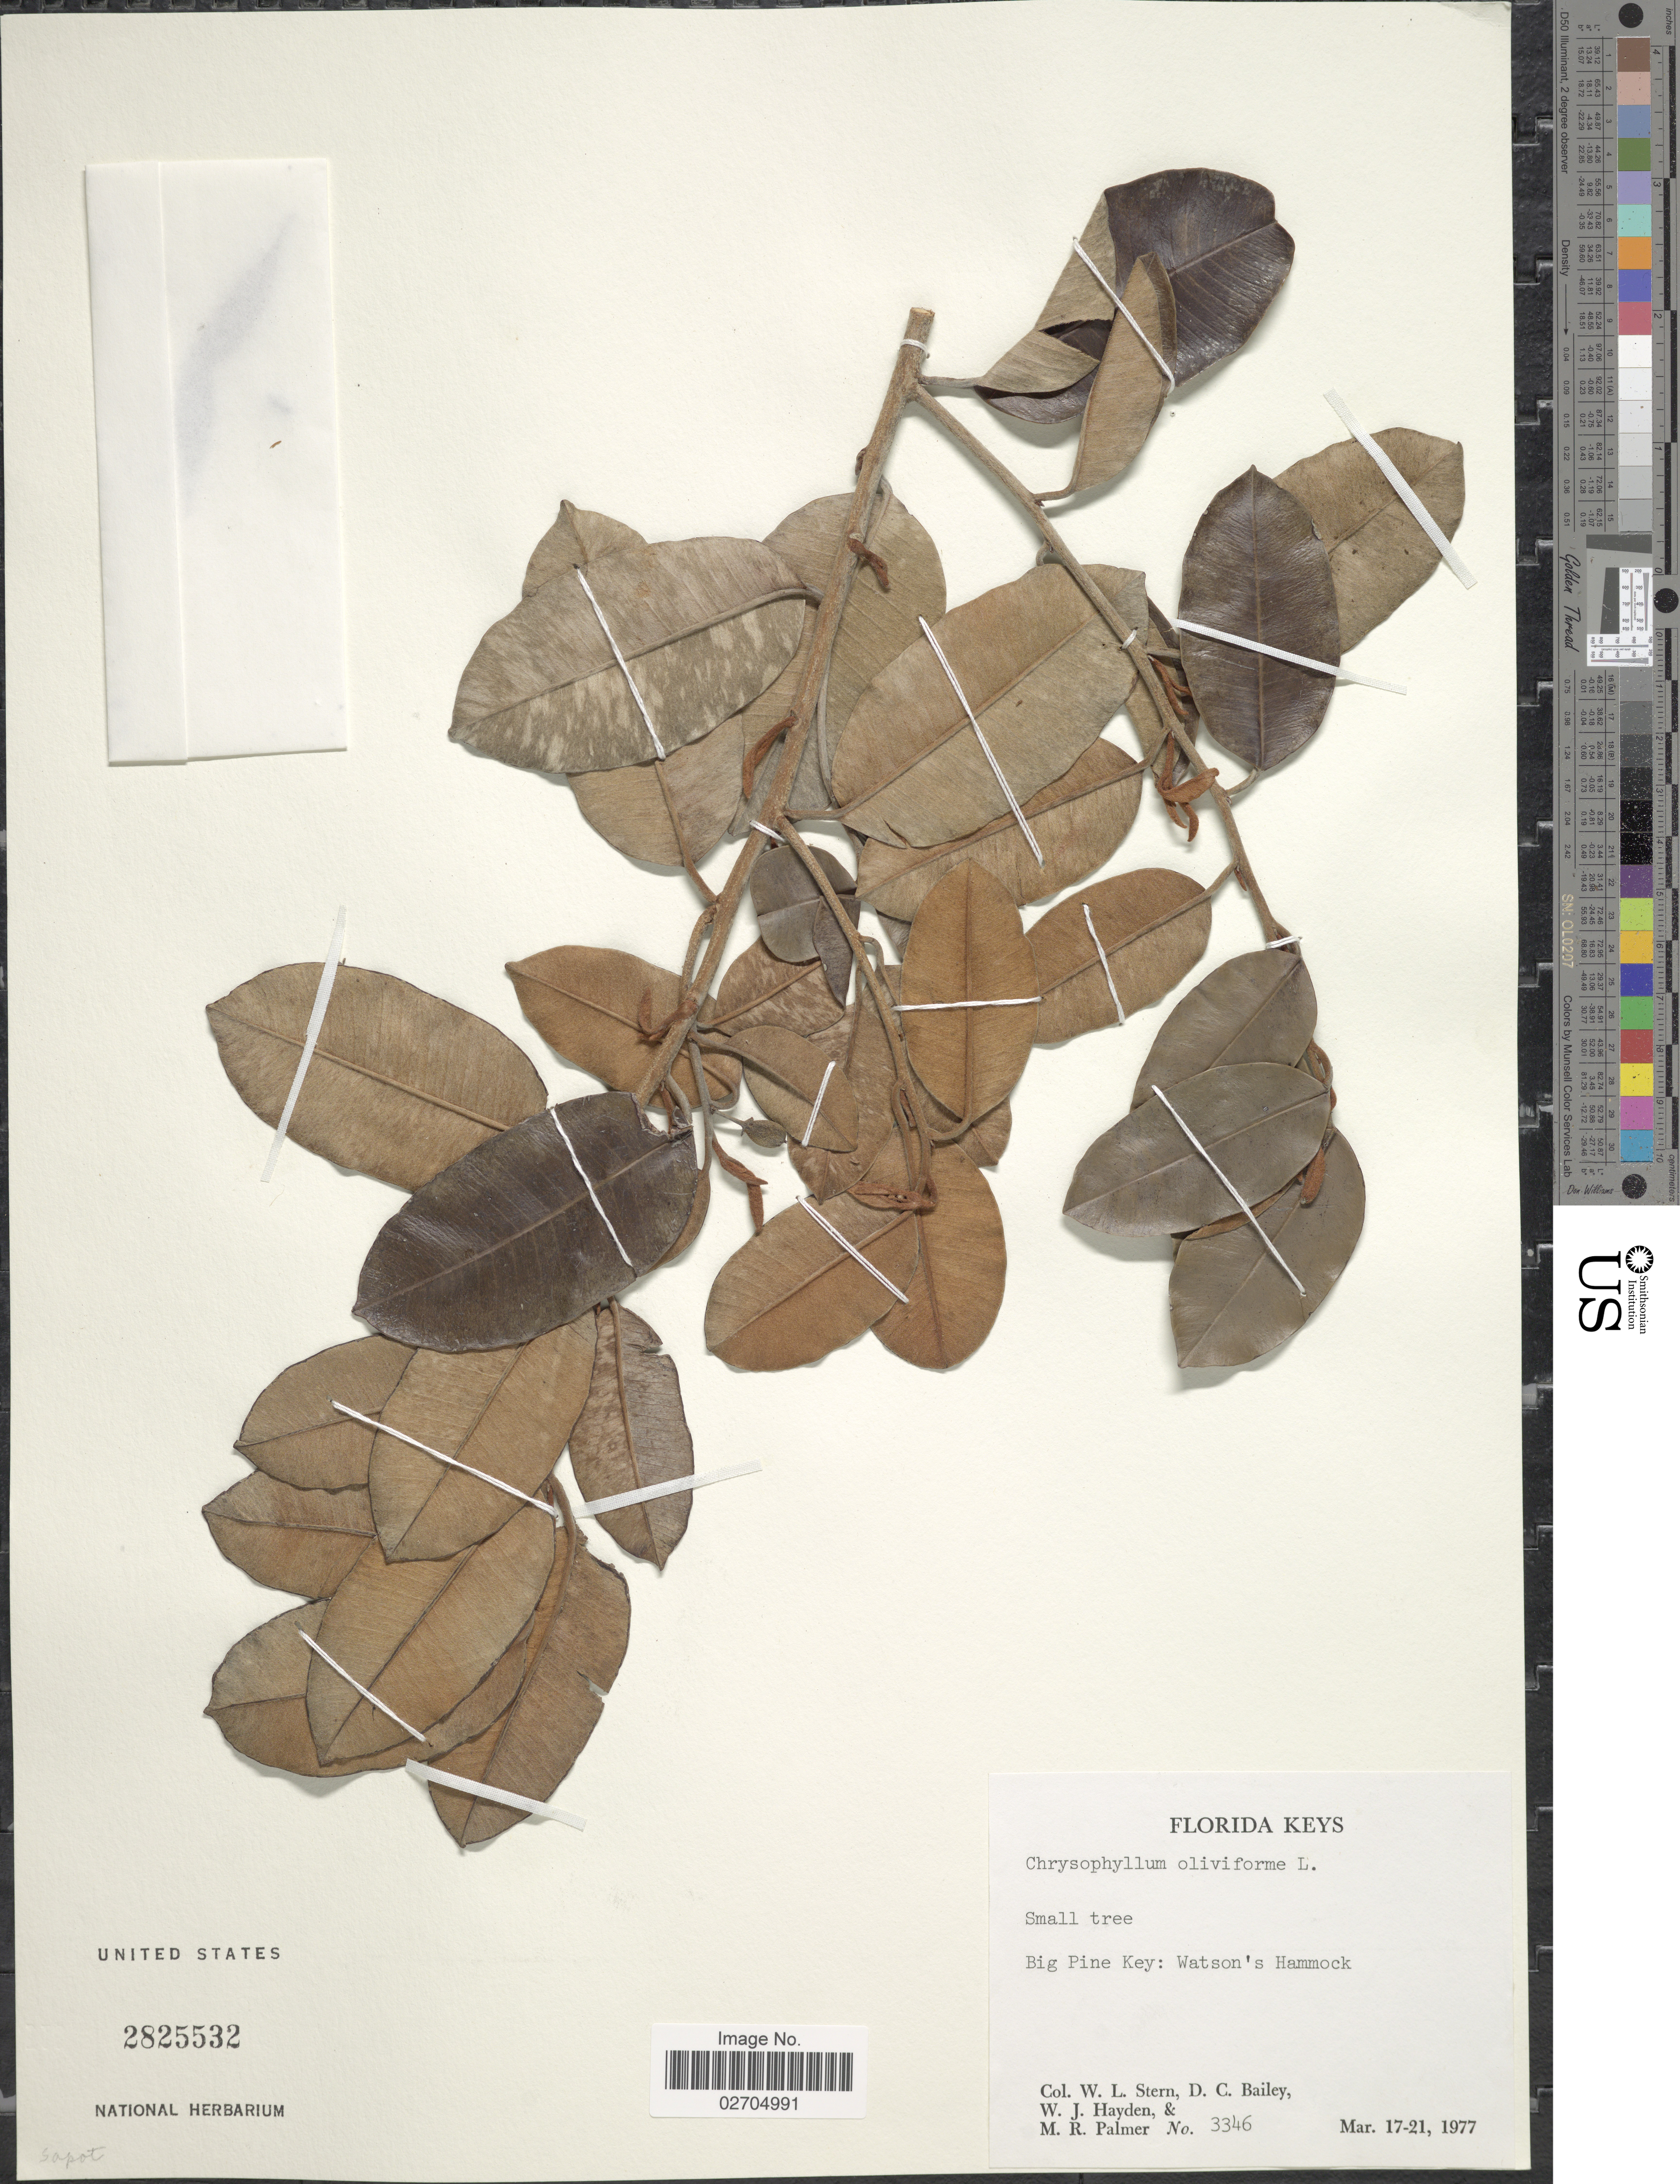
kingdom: Plantae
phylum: Tracheophyta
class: Magnoliopsida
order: Ericales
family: Sapotaceae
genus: Chrysophyllum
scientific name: Chrysophyllum oliviforme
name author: L.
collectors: W. L. Stern, D. C. Bailey, W. Hayden & M. R. Palmer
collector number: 3346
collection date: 1977-03-17/1977-03-21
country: United States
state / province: Florida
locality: Florida Keys, Big Pine Key: Watson's Hammock.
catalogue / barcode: US 2825532